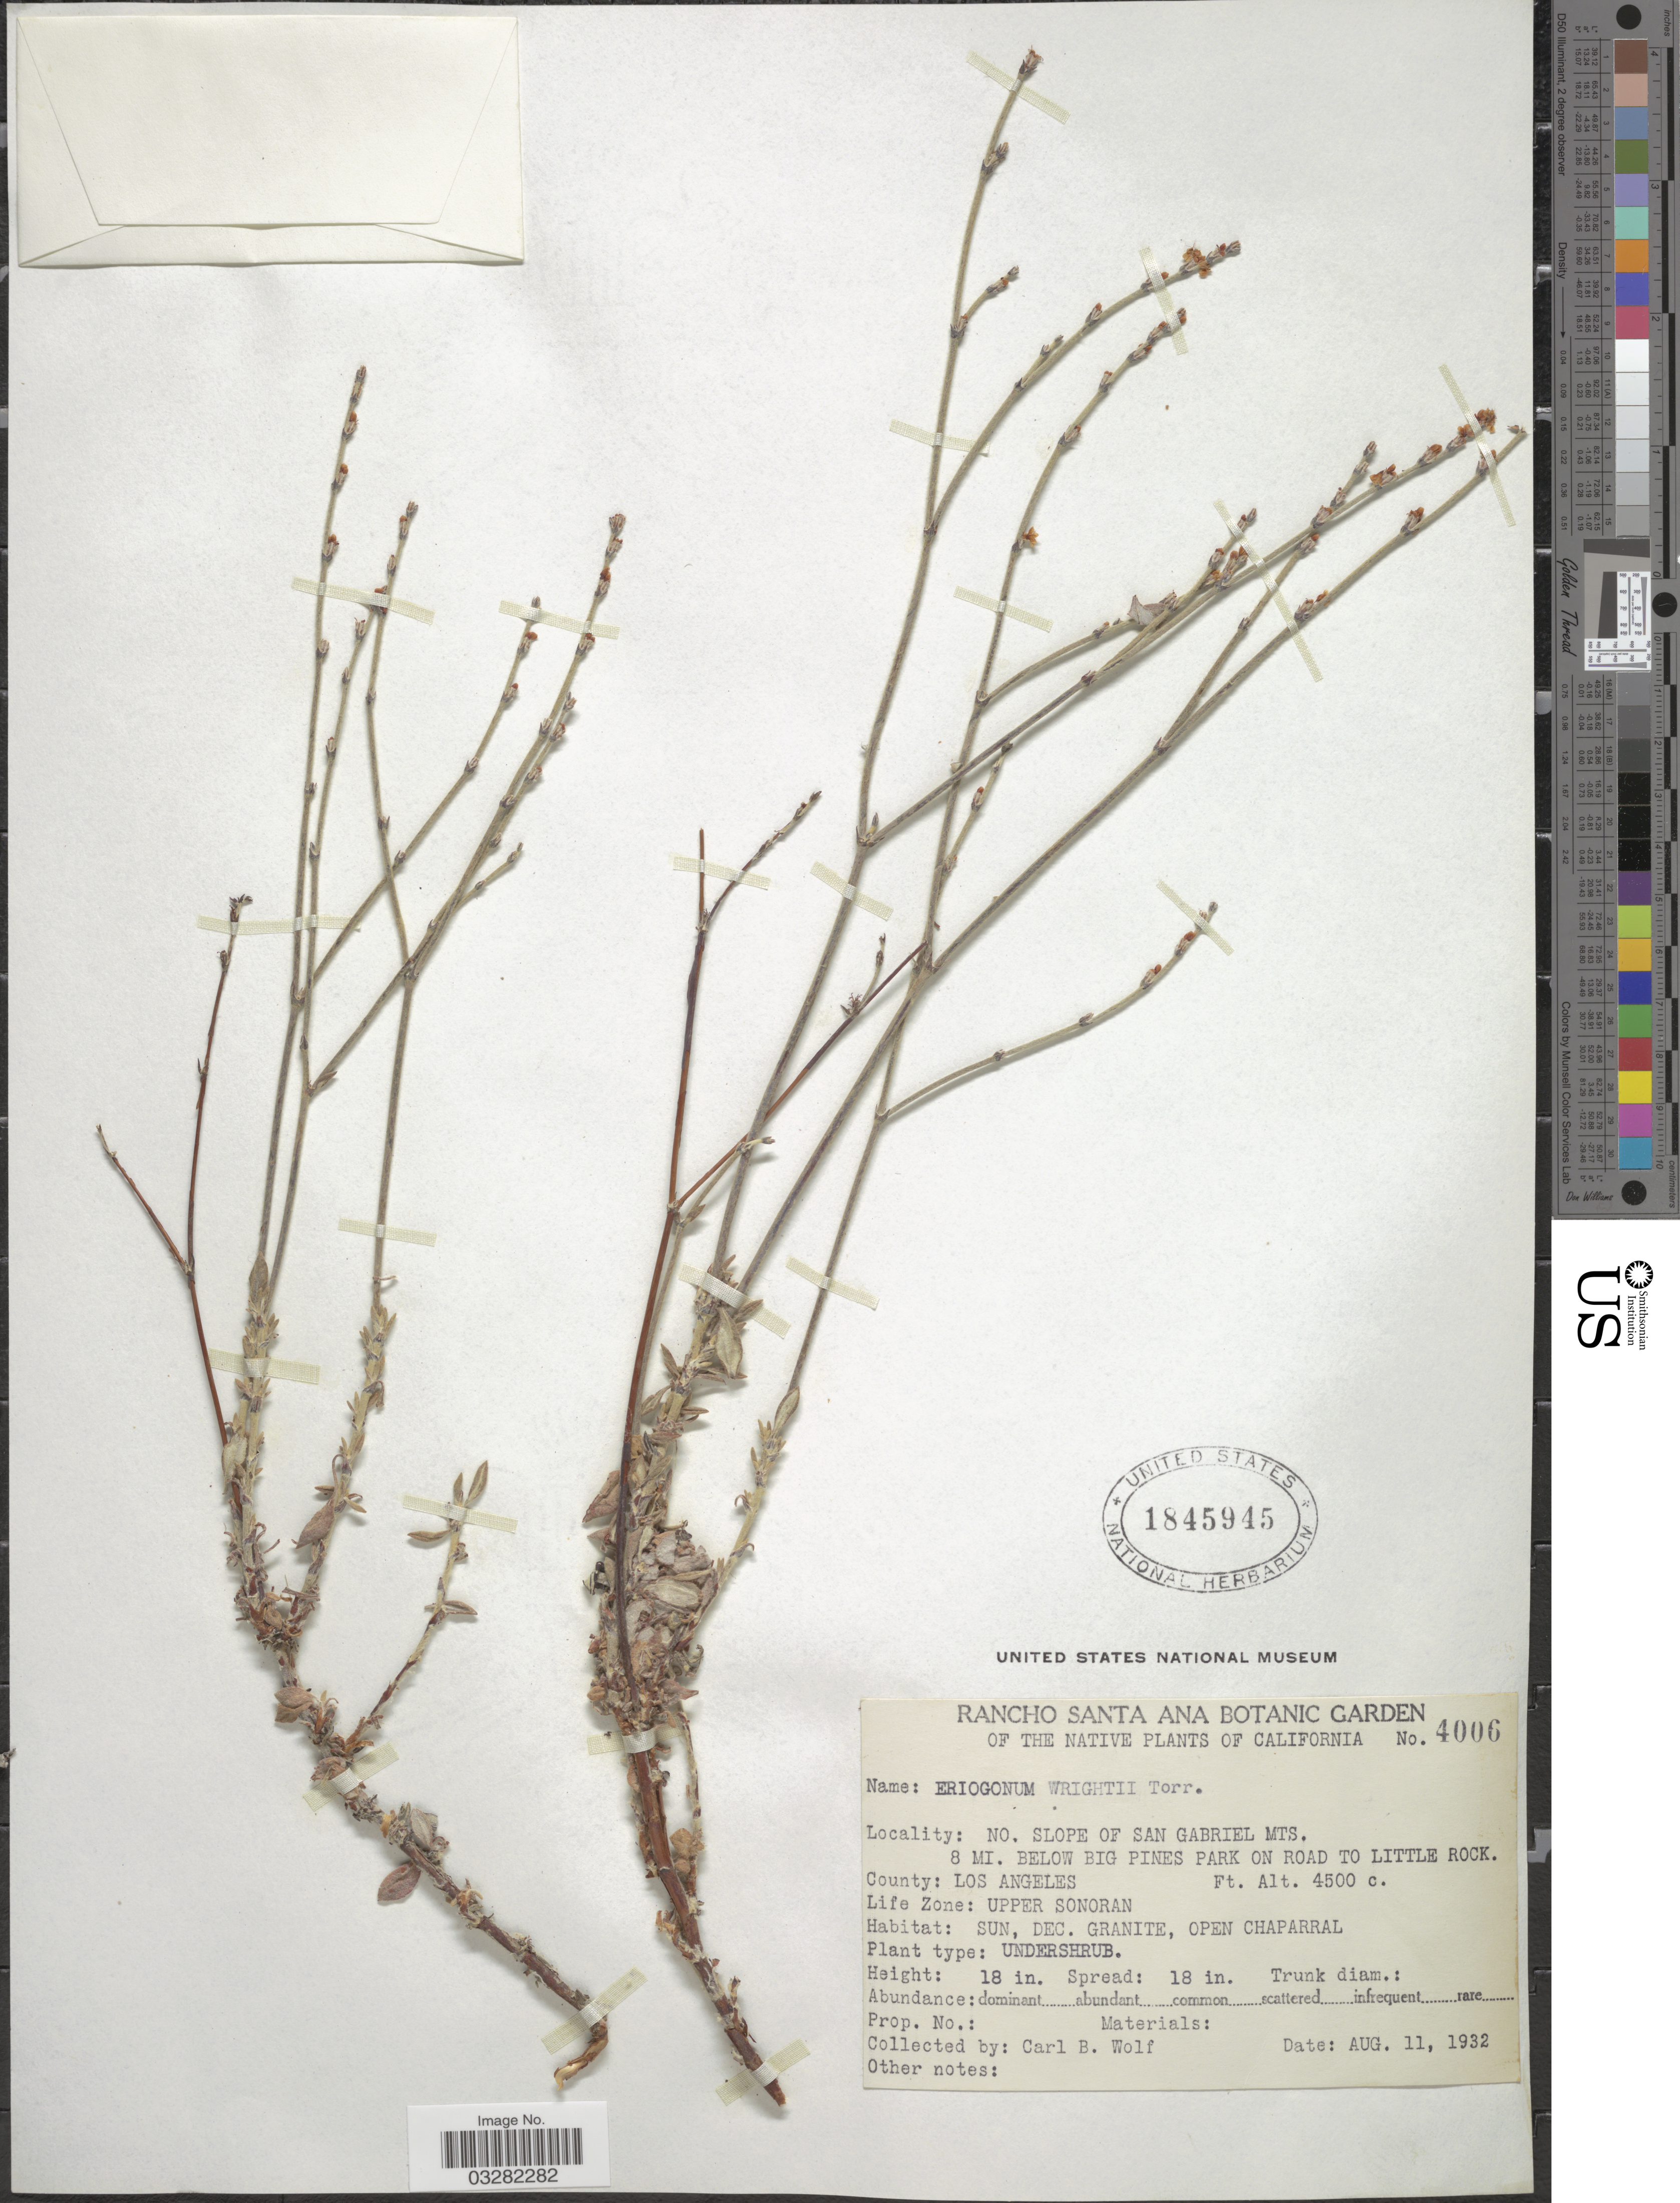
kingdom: Plantae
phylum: Tracheophyta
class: Magnoliopsida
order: Caryophyllales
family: Polygonaceae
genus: Eriogonum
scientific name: Eriogonum wrightii var. trachygonum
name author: (Torr. ex Benth.) Jeps.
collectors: C. B. Wolf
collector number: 4006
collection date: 1932-08-11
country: United States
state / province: California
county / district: Los Angeles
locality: No. slope of San Gabriel Mts. 8 mi. below Big Pines Park on road to Little Rock. County: Los Angeles. Life Zone: Upper Sonoran.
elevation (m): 1372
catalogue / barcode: US 1845945